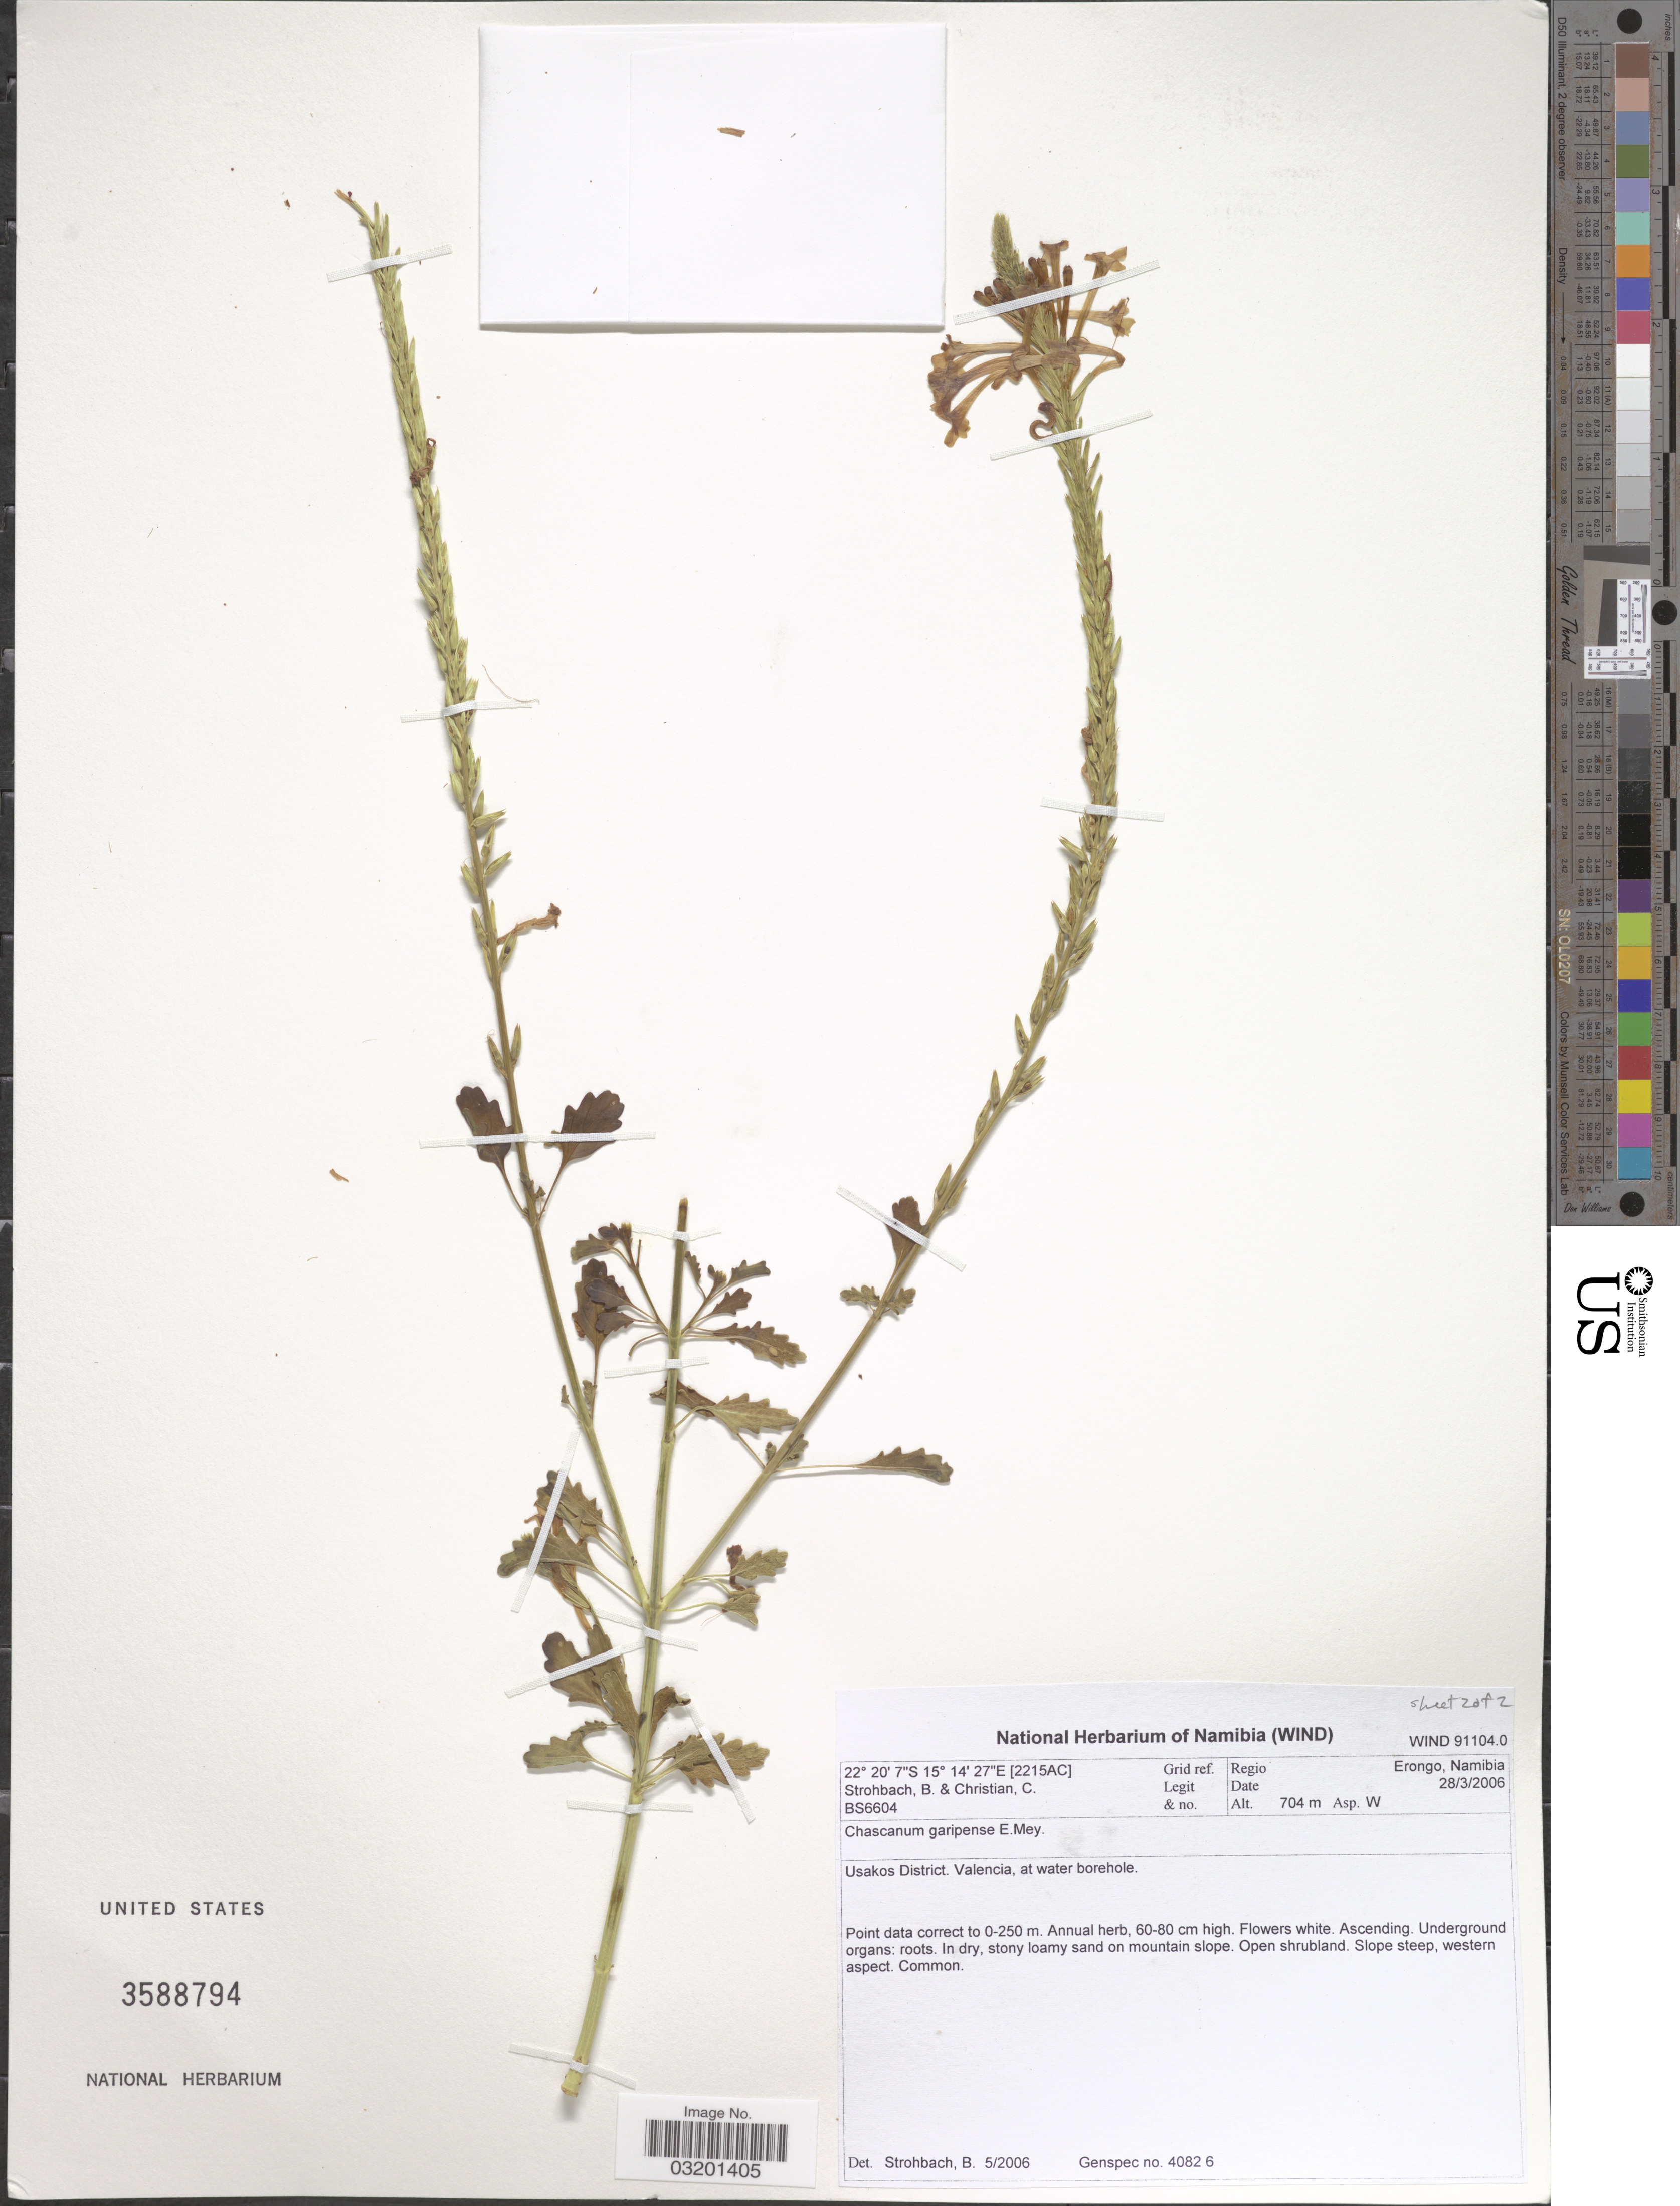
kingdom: Plantae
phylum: Tracheophyta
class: Magnoliopsida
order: Lamiales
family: Verbenaceae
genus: Chascanum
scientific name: Chascanum garipense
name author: E. Mey.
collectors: B. Strohbach & C. Christian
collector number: BS6604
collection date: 2006-03-28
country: Namibia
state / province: Erongo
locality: [2215AC] Grid ref., Regio Erongo, Namibia, Usakos District. Valencia, at water borehole.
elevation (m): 704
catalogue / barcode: US 3588794